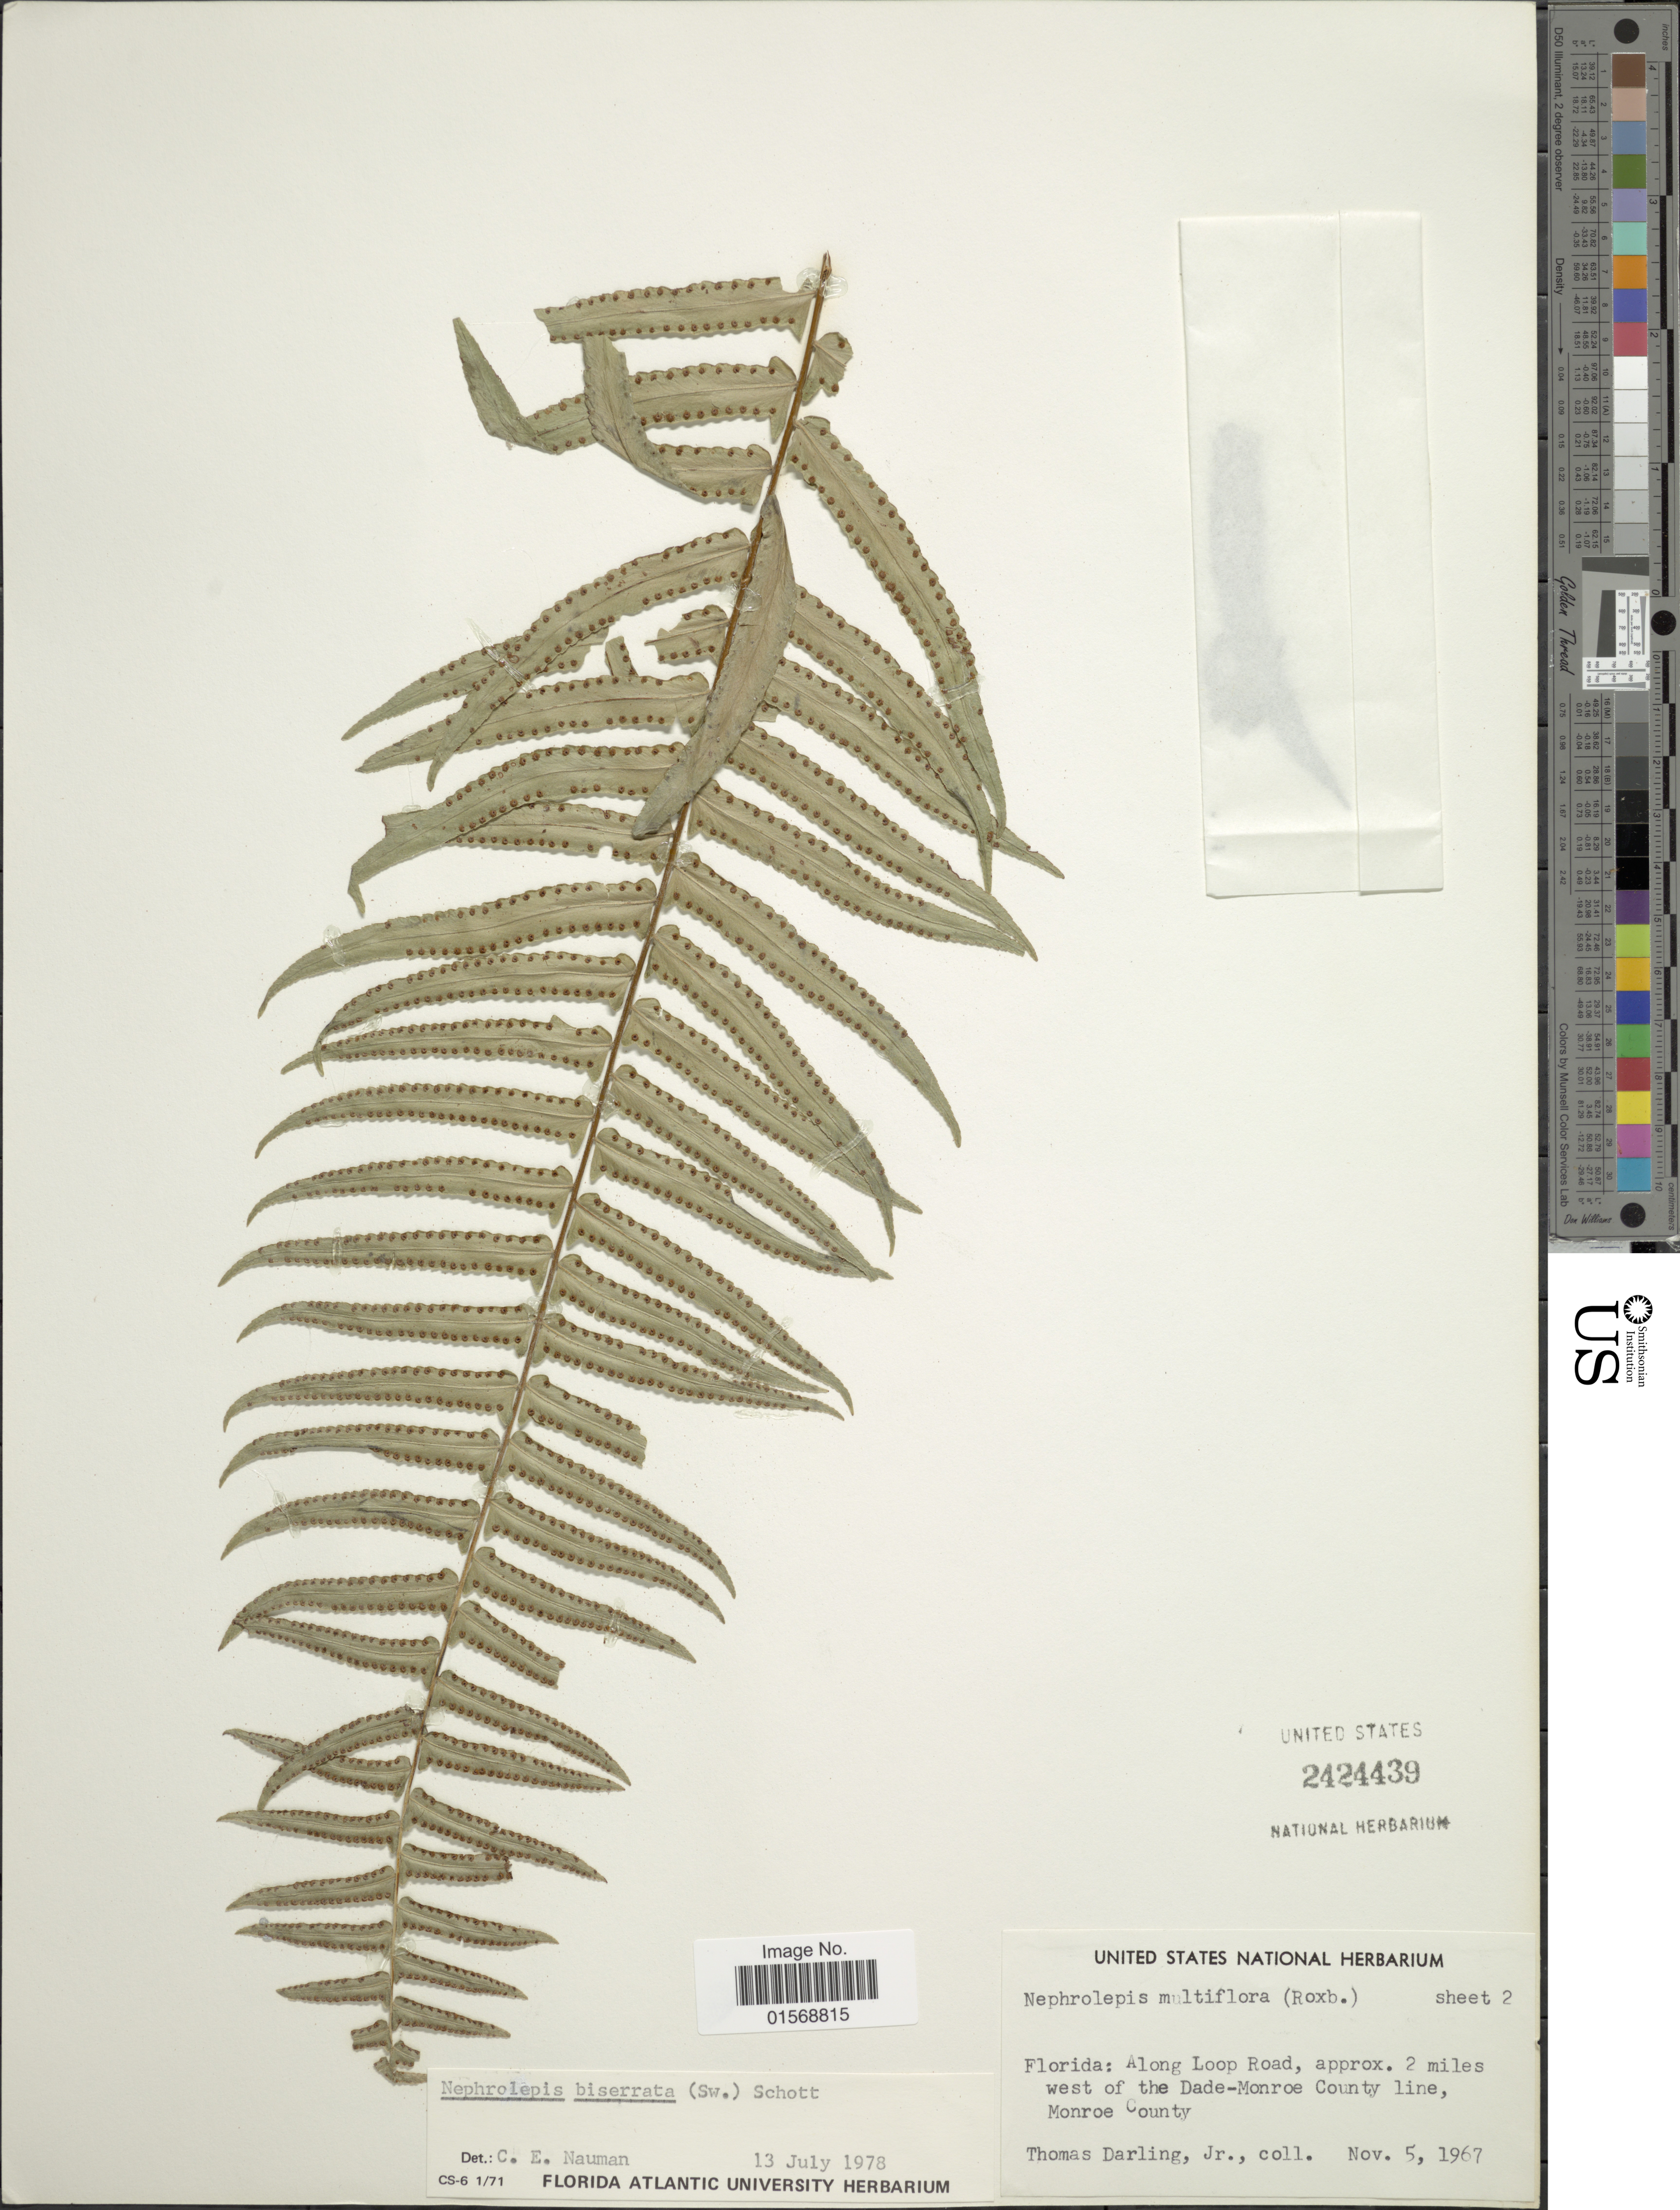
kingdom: Plantae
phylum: Tracheophyta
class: Polypodiopsida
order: Polypodiales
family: Nephrolepidaceae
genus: Nephrolepis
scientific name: Nephrolepis biserrata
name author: (Sw.) Schott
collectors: T. Darling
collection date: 1967-11-05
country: United States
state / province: Florida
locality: Florida: Along Loop Road, approx. 2 miles west of the Dade-Monroe County line, Monroe County,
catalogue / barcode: US 2424439